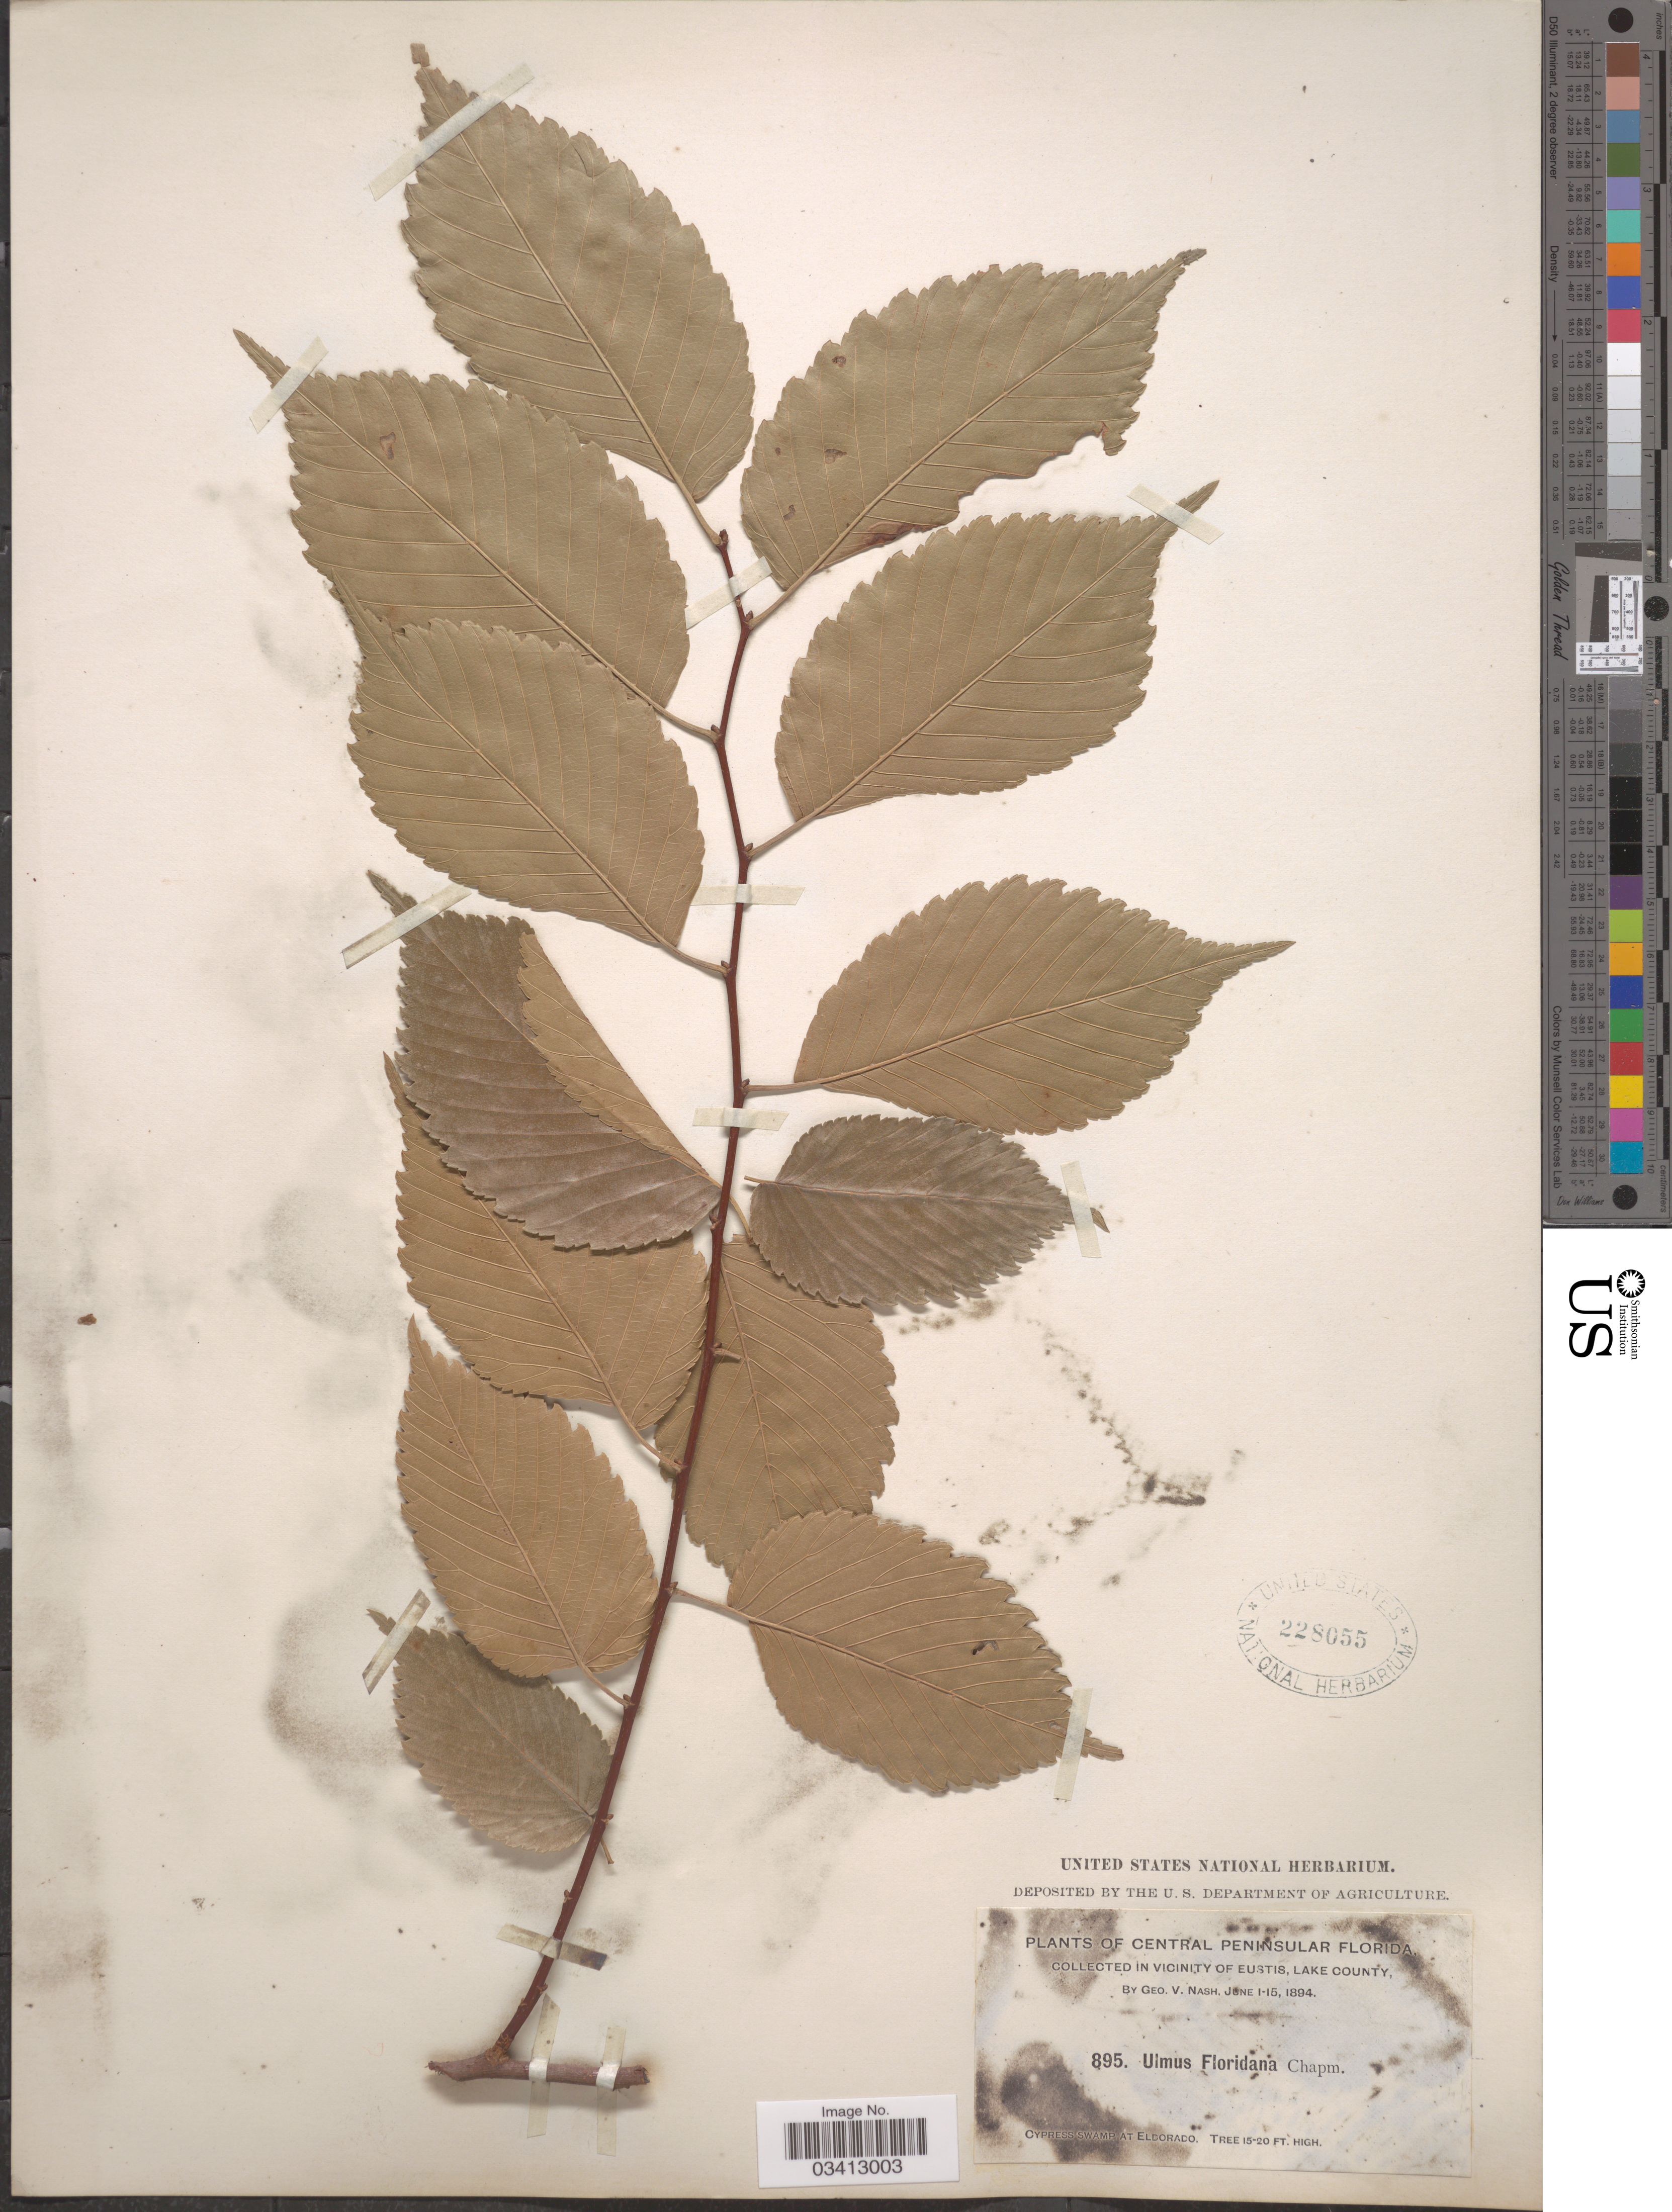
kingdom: Plantae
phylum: Tracheophyta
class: Magnoliopsida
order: Rosales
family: Ulmaceae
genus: Ulmus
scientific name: Ulmus americana var. floridana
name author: (Chapm.) Little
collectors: G. V. Nash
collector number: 895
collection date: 1894-06-01/1894-06-15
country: United States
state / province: Florida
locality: Central Peninsular Florida. In vicinity of Eustis, Lake County. Cypress swamp at Eldorado.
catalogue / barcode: US 228055